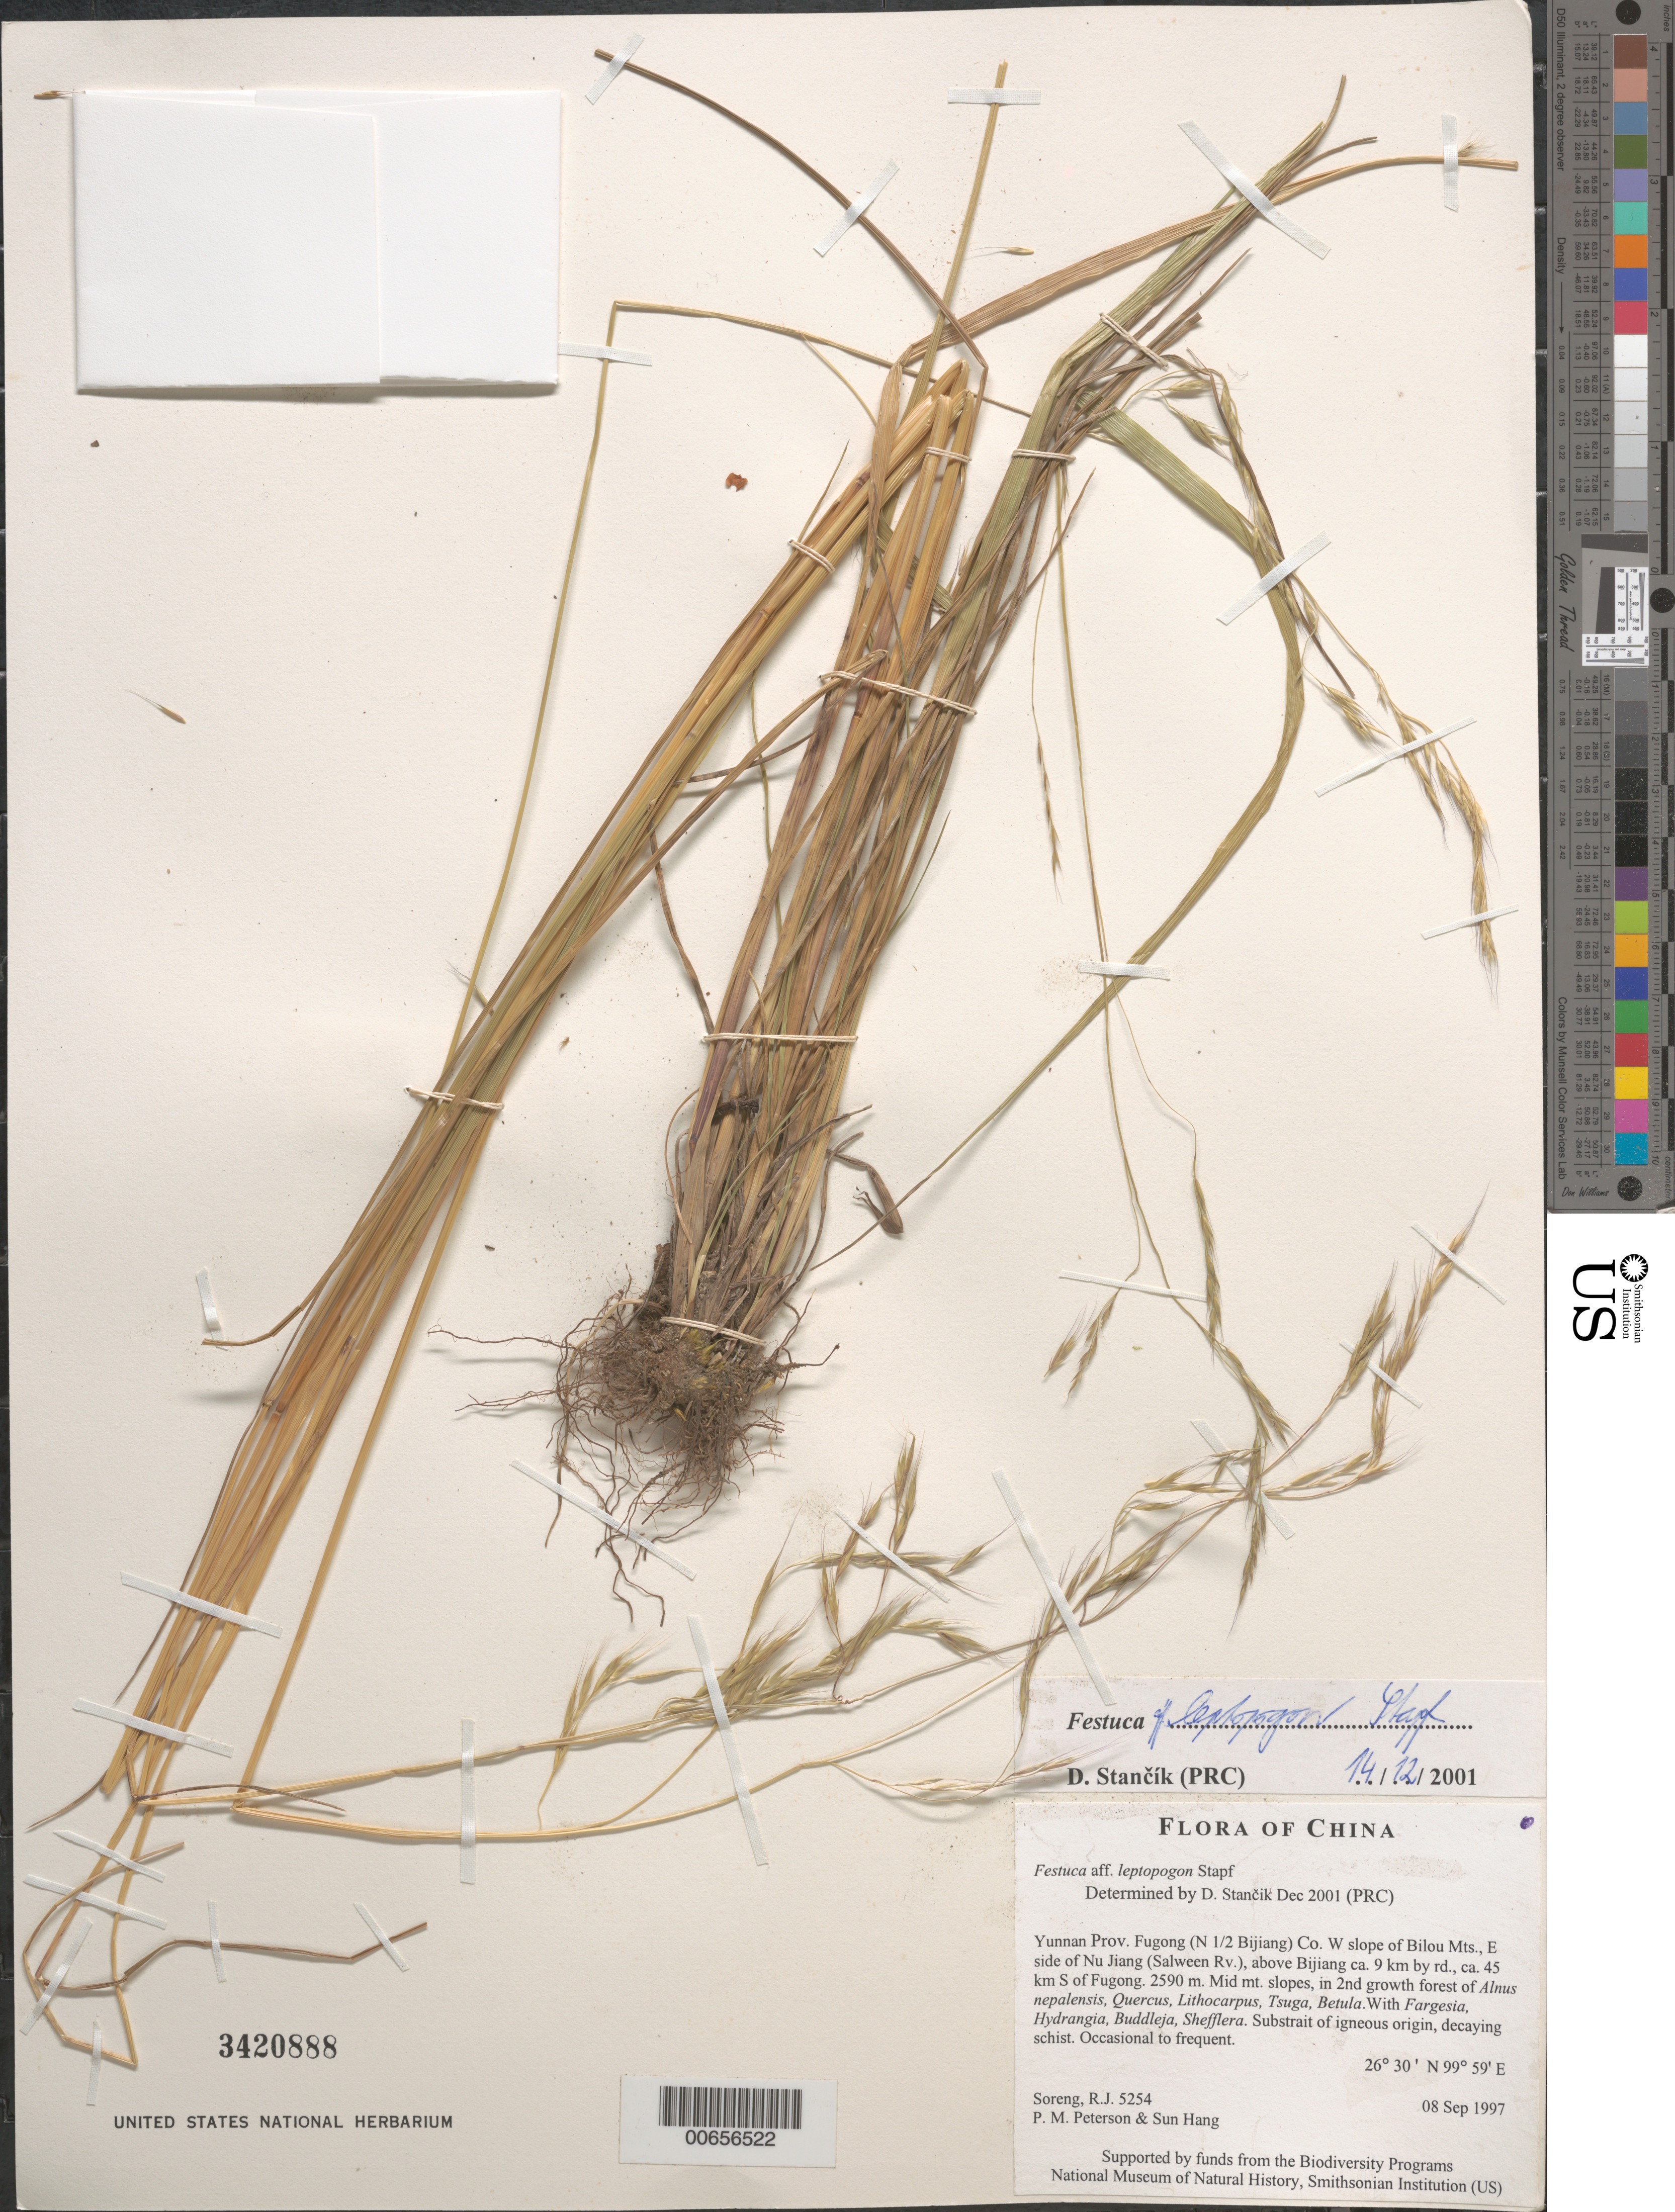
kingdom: Plantae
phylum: Tracheophyta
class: Liliopsida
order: Poales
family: Poaceae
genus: Festuca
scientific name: Festuca leptopogon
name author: Stapf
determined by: Stancik, D.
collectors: R. J. Soreng, P. M. Peterson & Sun Hang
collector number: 5254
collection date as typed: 08 Sep 1997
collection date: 1997-09-08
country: China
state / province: Yunnan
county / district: Fugong (N 1/2 Bijiang)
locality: W slope of Bilou Mts., E side of Nu Jiang (Salween Rv.), above Bijiang ca. 9 km by rd., ca. 45 km S of Fugong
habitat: Mid mt. slopes, in 2nd growth forest of Alnus nepalensis, Quercus, Lithocarpus, Tsuga, Betula.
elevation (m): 2590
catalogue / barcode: US 3420888